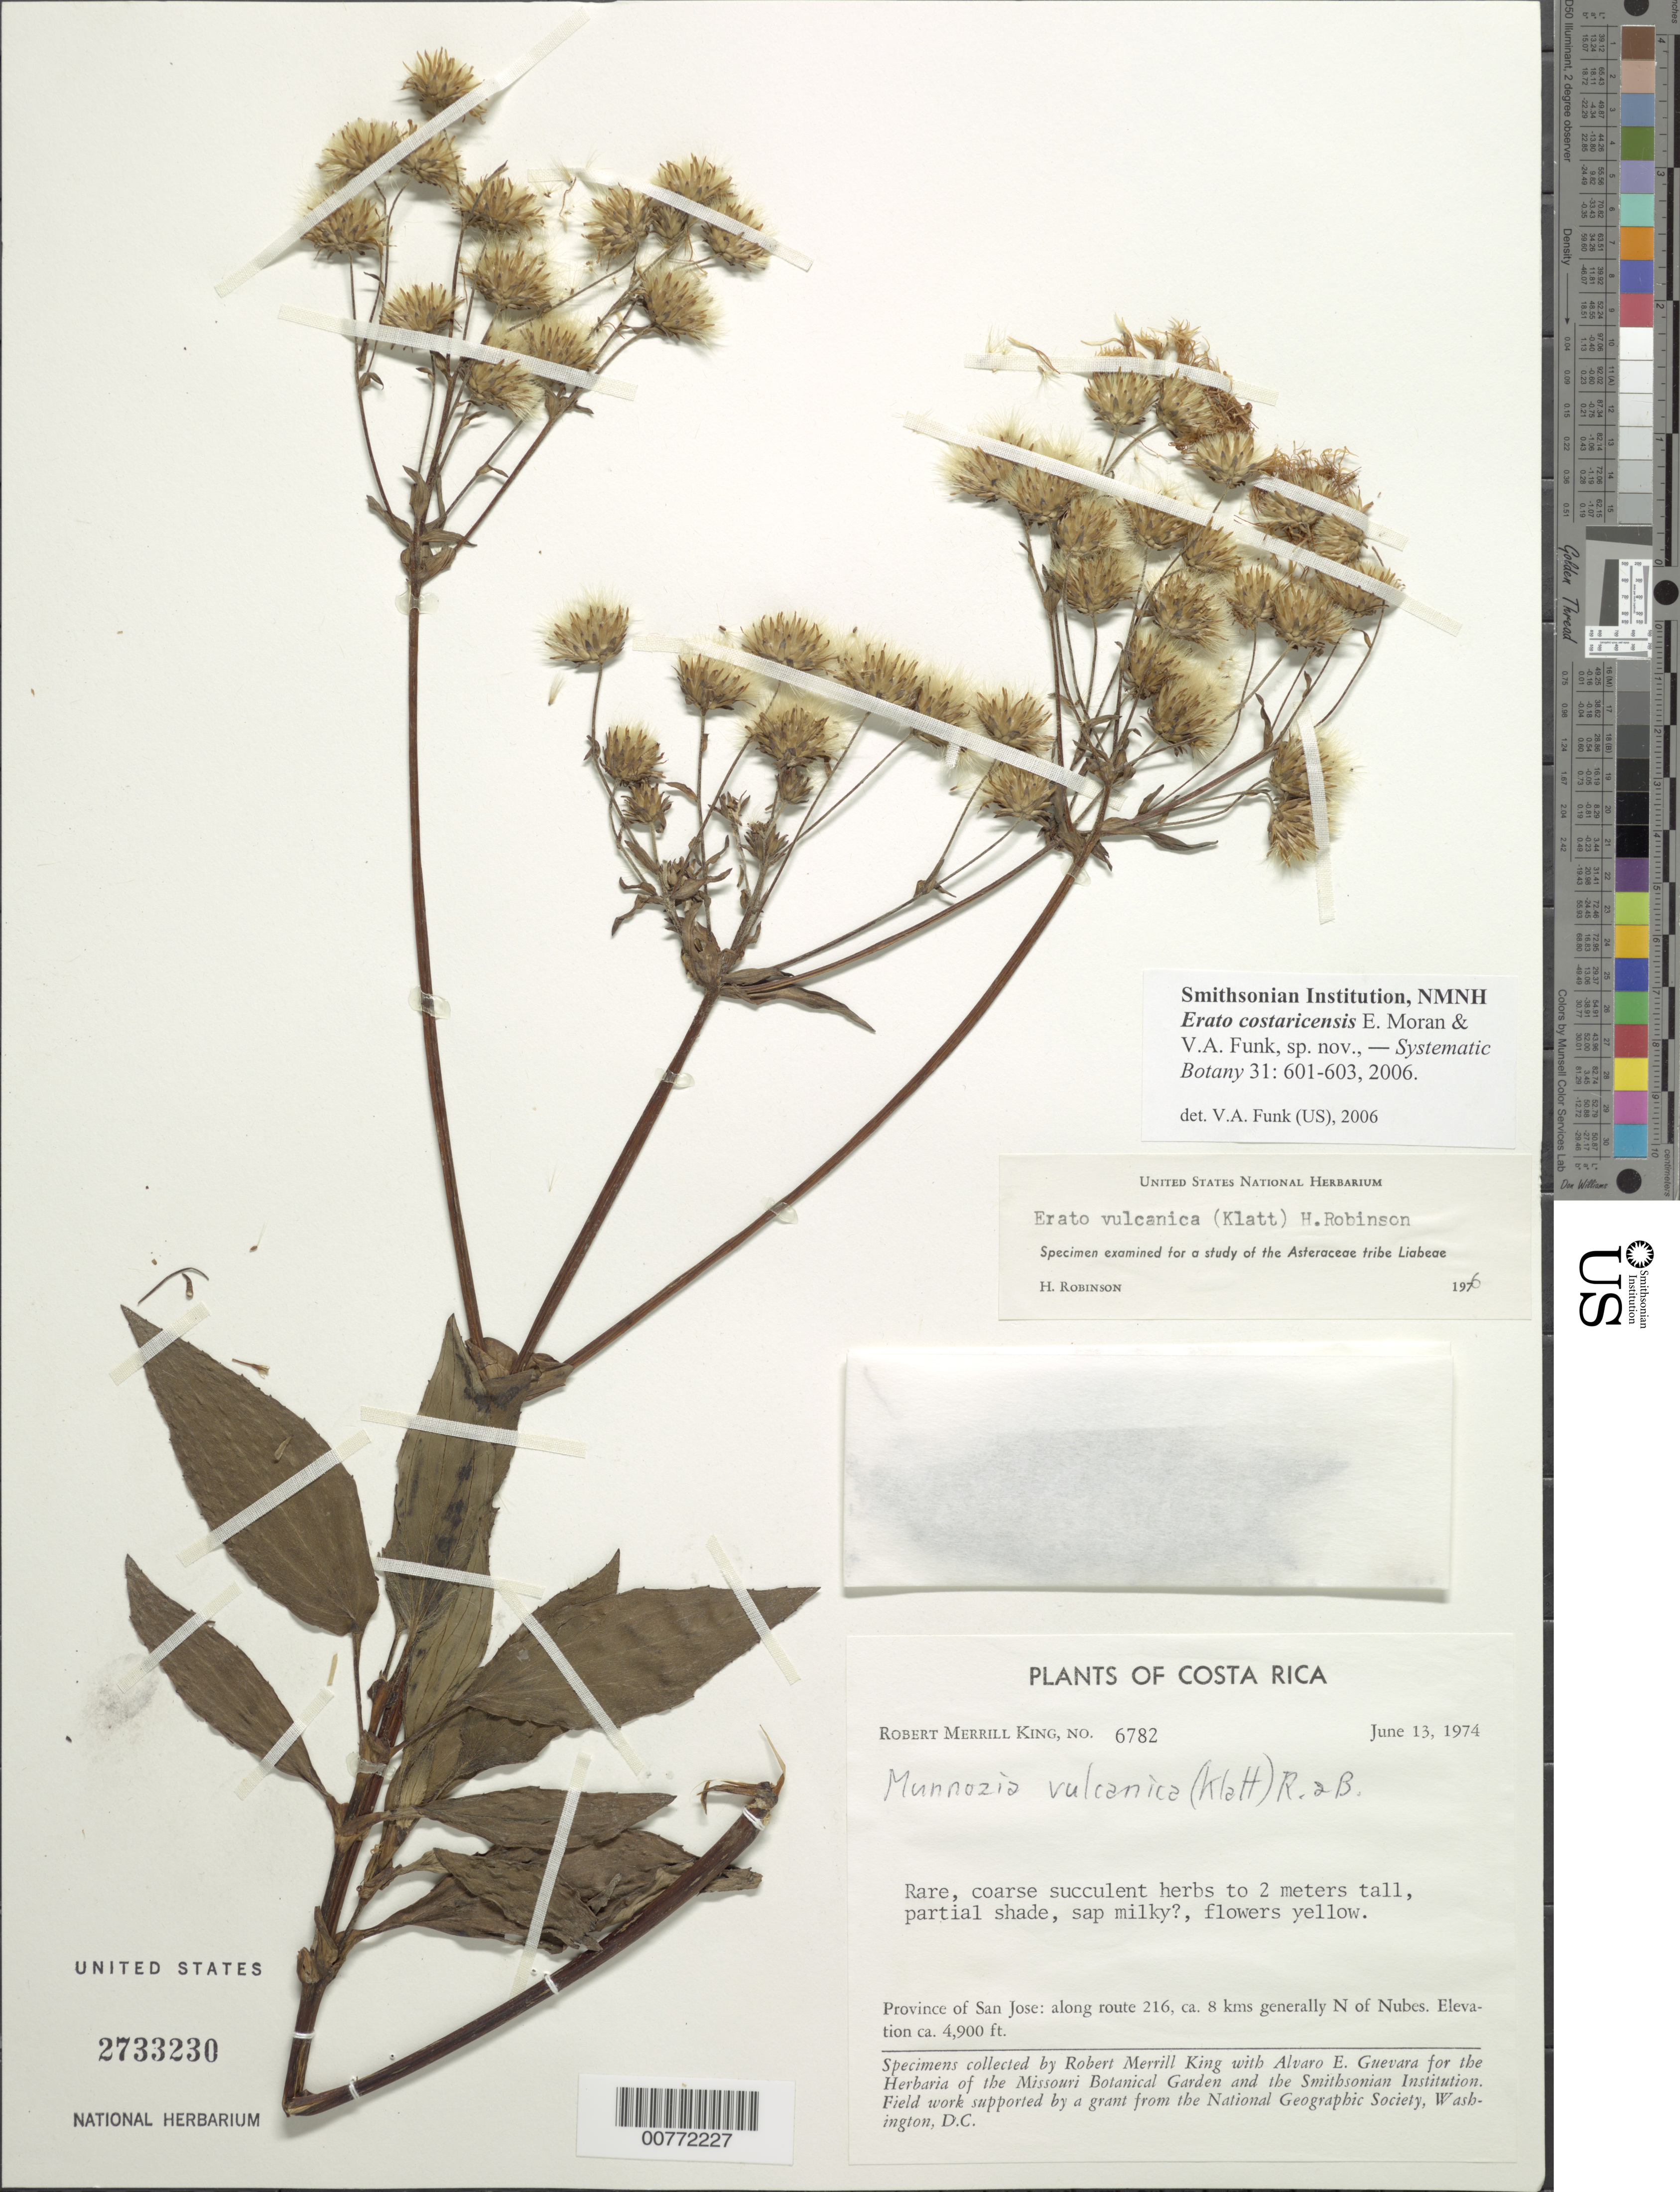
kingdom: Plantae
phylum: Tracheophyta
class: Magnoliopsida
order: Asterales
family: Asteraceae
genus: Erato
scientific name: Erato costaricensis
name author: Moran & V.A. Funk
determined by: Funk, Vicki A., (BOT), Smithsonian Institution - National Museum of Natural History (UNITED STATES)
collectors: R. M. King & A. E. Guevara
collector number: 6782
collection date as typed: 13 June 1974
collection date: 1974-06-13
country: Costa Rica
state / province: San Jose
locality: Route 216, ca 8 kms generally N of Nubes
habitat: Partial shade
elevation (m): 1494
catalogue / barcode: US 2733230